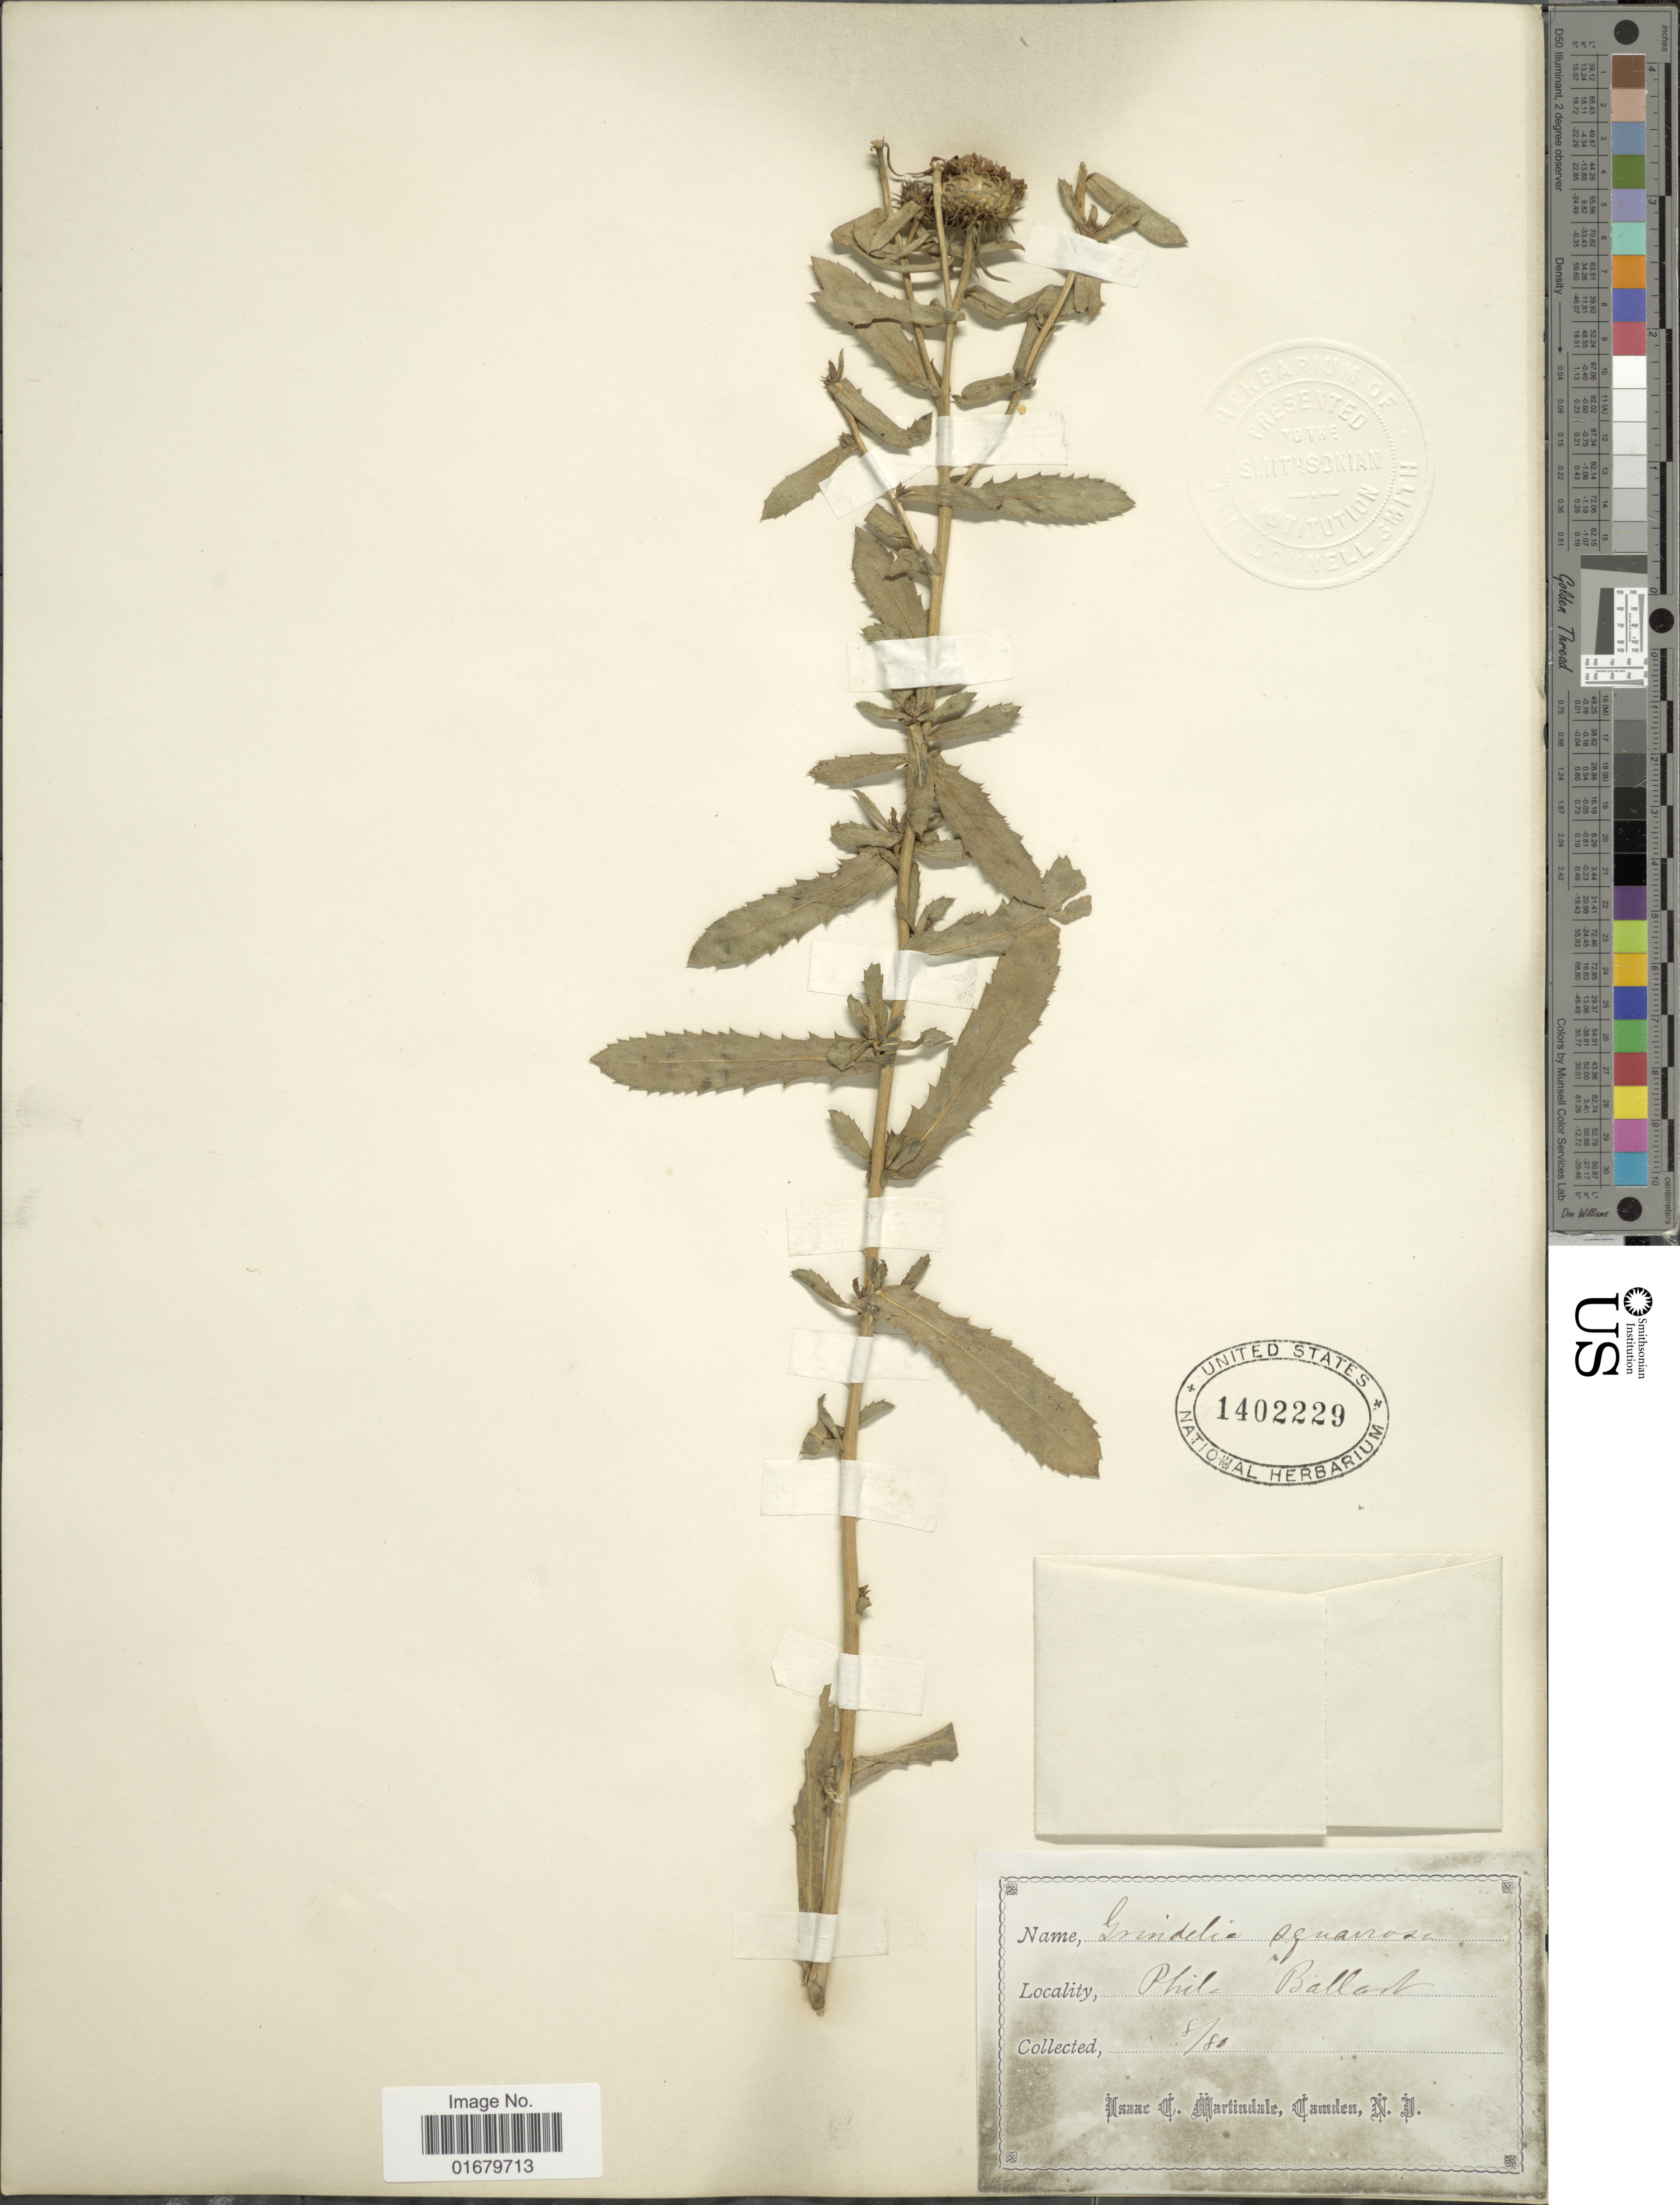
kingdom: Plantae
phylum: Tracheophyta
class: Magnoliopsida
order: Asterales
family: Asteraceae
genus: Grindelia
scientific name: Grindelia camporum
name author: Greene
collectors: I. C. Martindale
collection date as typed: Transcribed d/m/y: /8/80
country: United States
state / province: Pennsylvania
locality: Philla, Ballast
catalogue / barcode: US 1402229